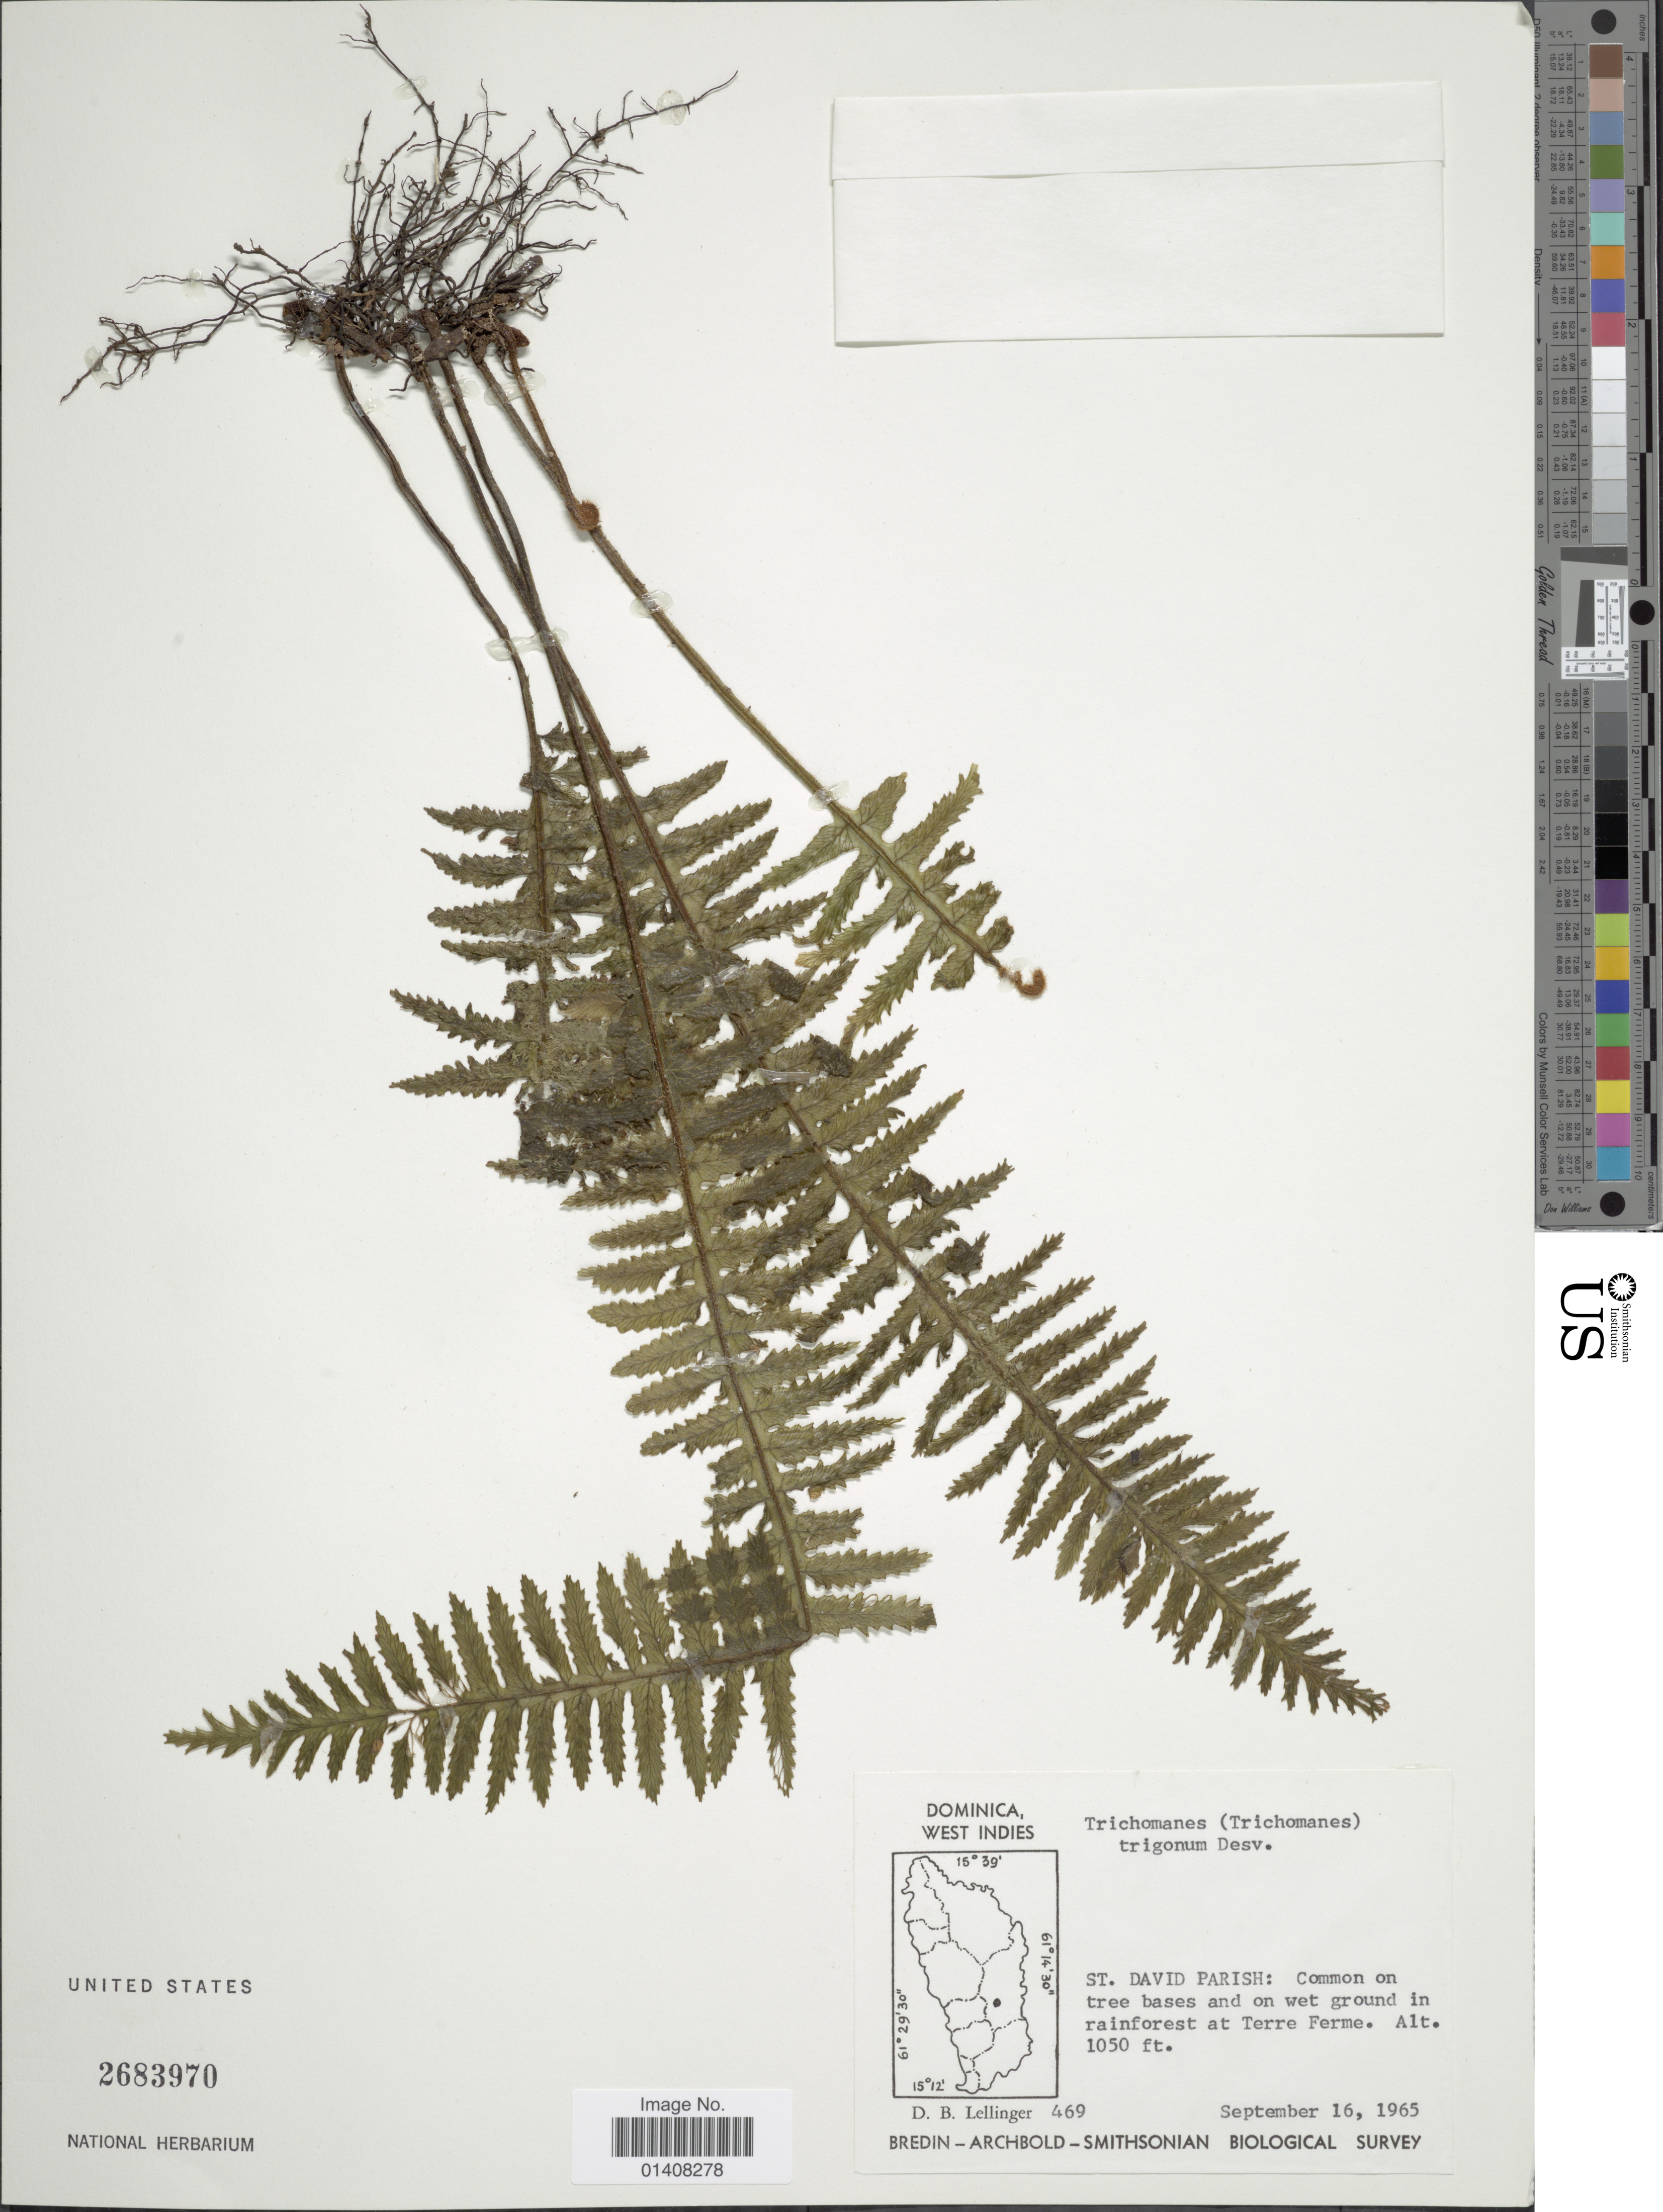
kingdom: Plantae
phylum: Tracheophyta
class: Polypodiopsida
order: Hymenophyllales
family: Hymenophyllaceae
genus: Trichomanes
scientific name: Trichomanes trigonum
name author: Desv.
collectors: D. B. Lellinger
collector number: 469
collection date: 1965-09-16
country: Dominica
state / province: St. David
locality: Dominica, West Indies, St. David Parish: common on tree bases and on wet ground in rain forest at terre Ferme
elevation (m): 320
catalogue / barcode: US 2683970